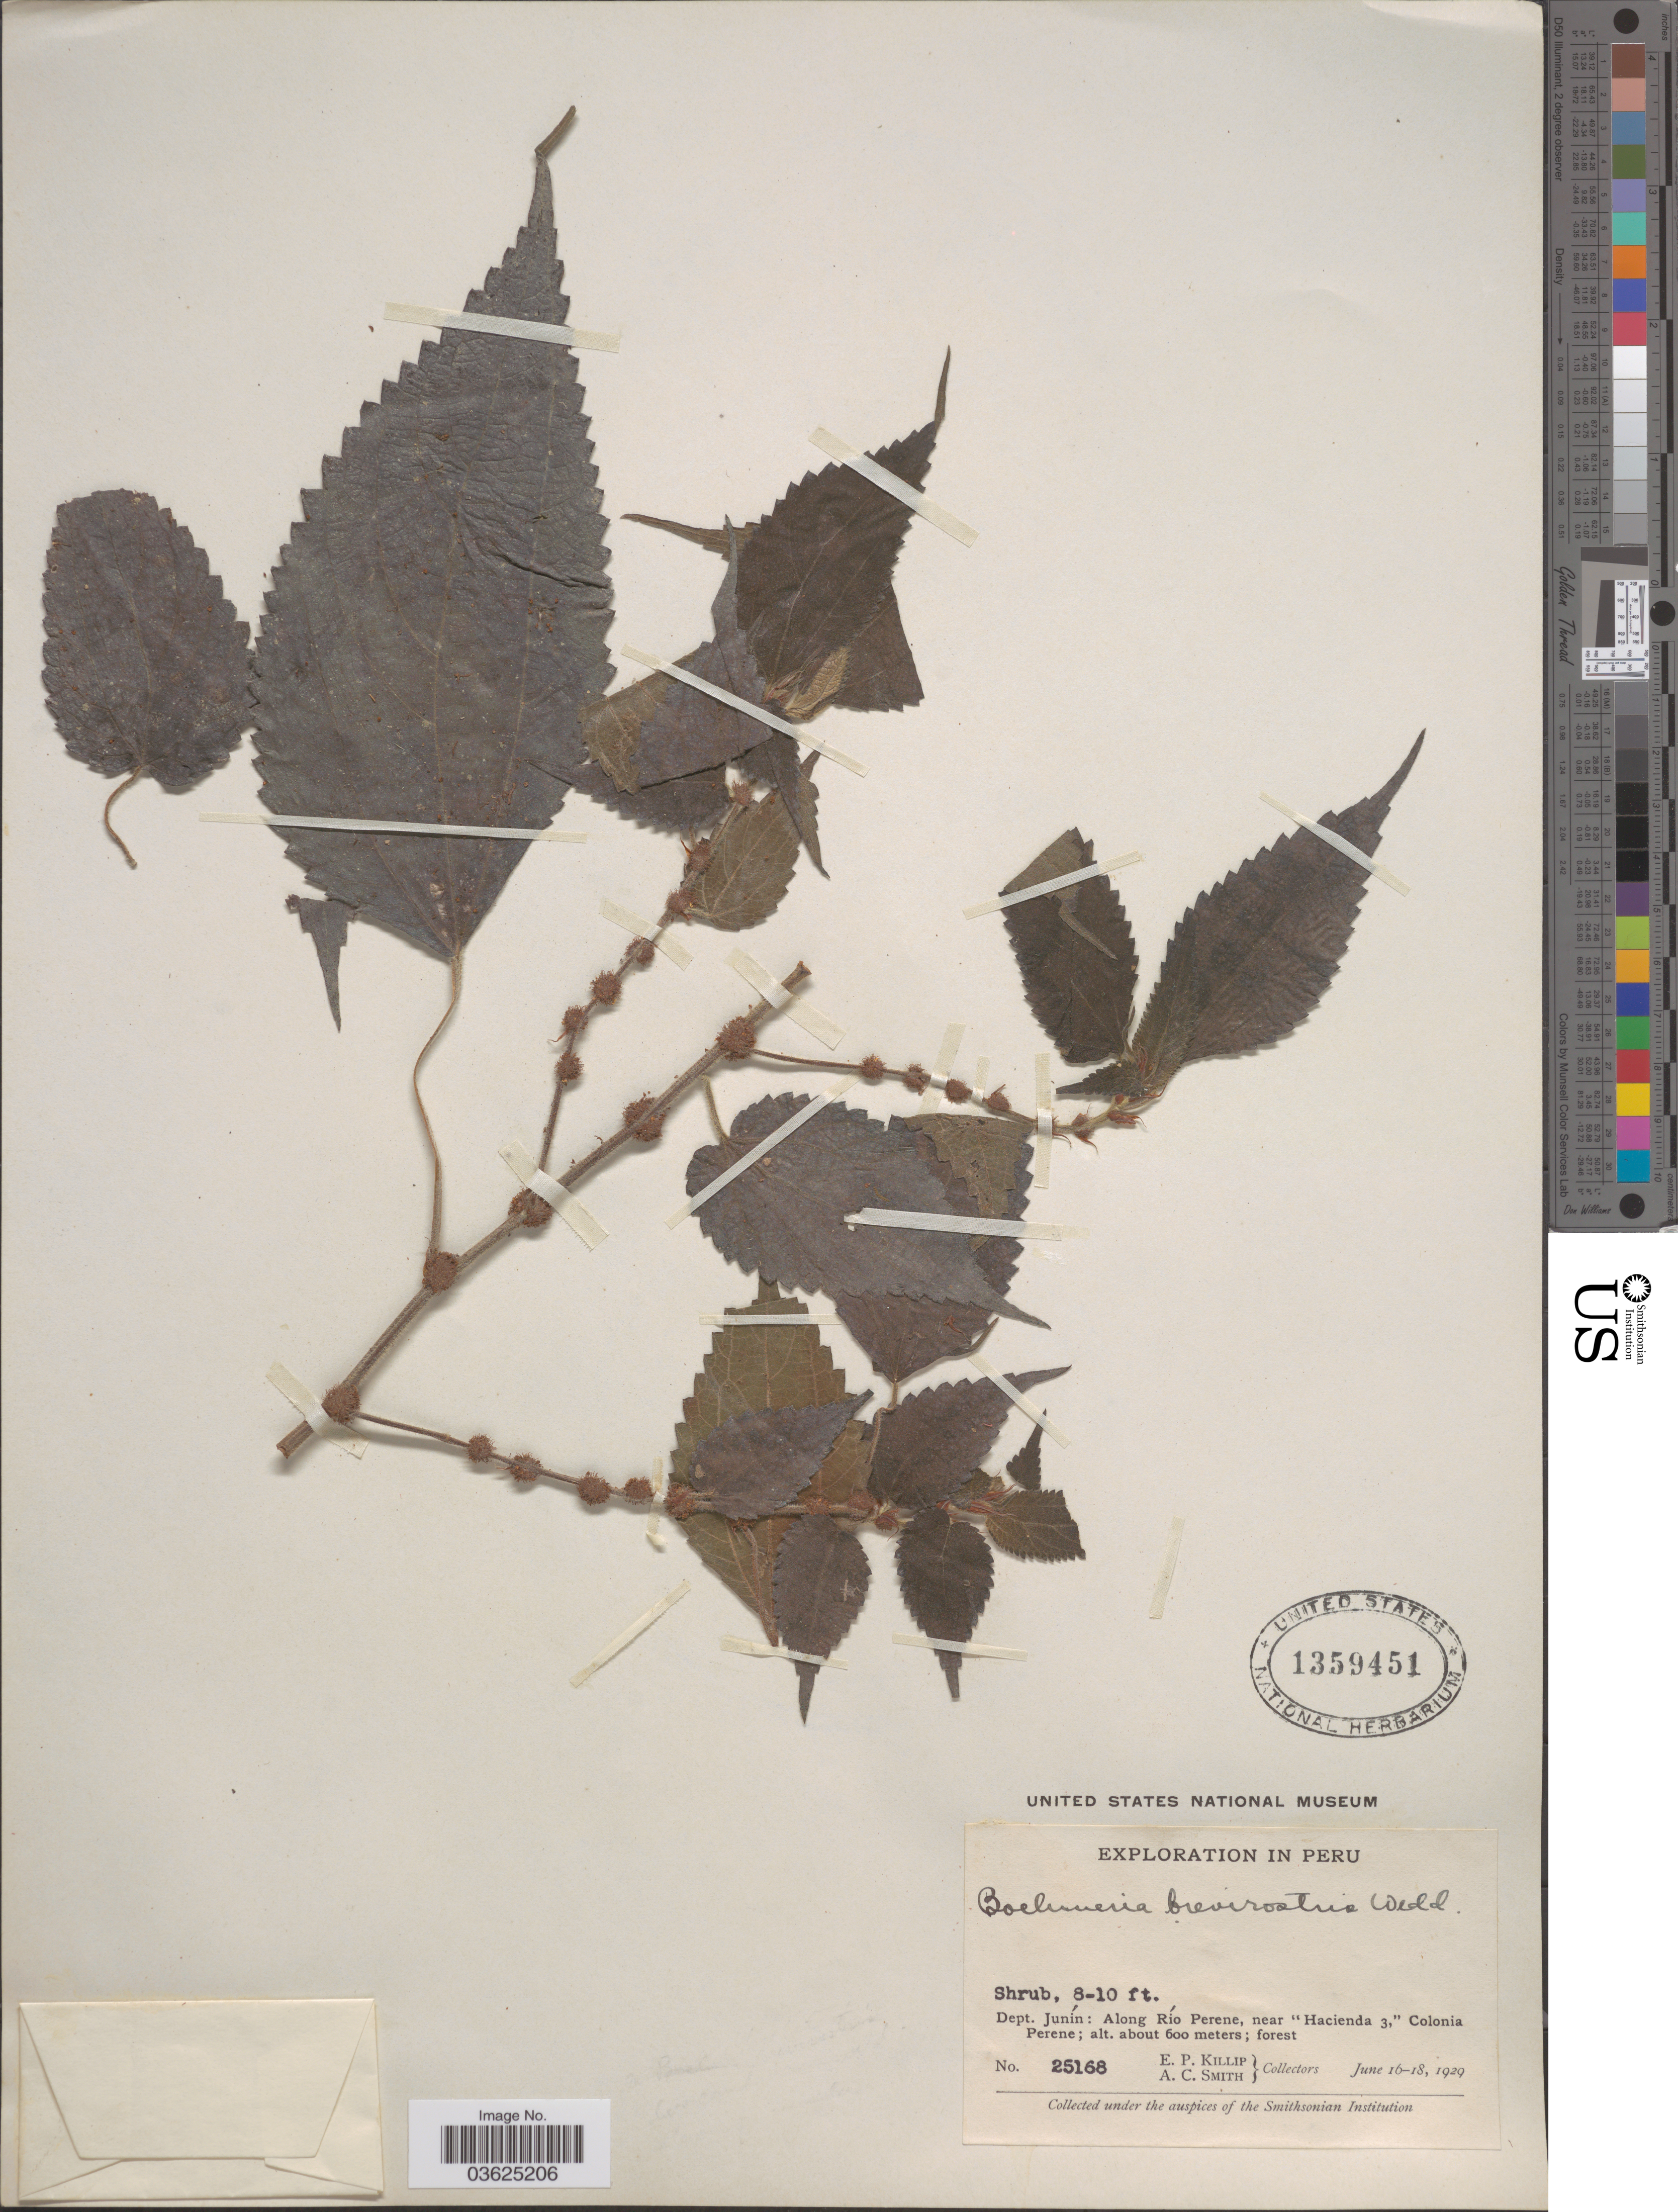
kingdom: Plantae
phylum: Tracheophyta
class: Magnoliopsida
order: Rosales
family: Urticaceae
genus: Boehmeria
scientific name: Boehmeria brevirostris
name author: Wedd.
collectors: E. P. Killip & A. C. Smith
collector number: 25168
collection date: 1929-06-16/1929-06-18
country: Peru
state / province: Junín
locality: Dept. Junín: Along Río Perene, near "Hacienda 3," Colonia Perene.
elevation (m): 600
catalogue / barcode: US 1359451